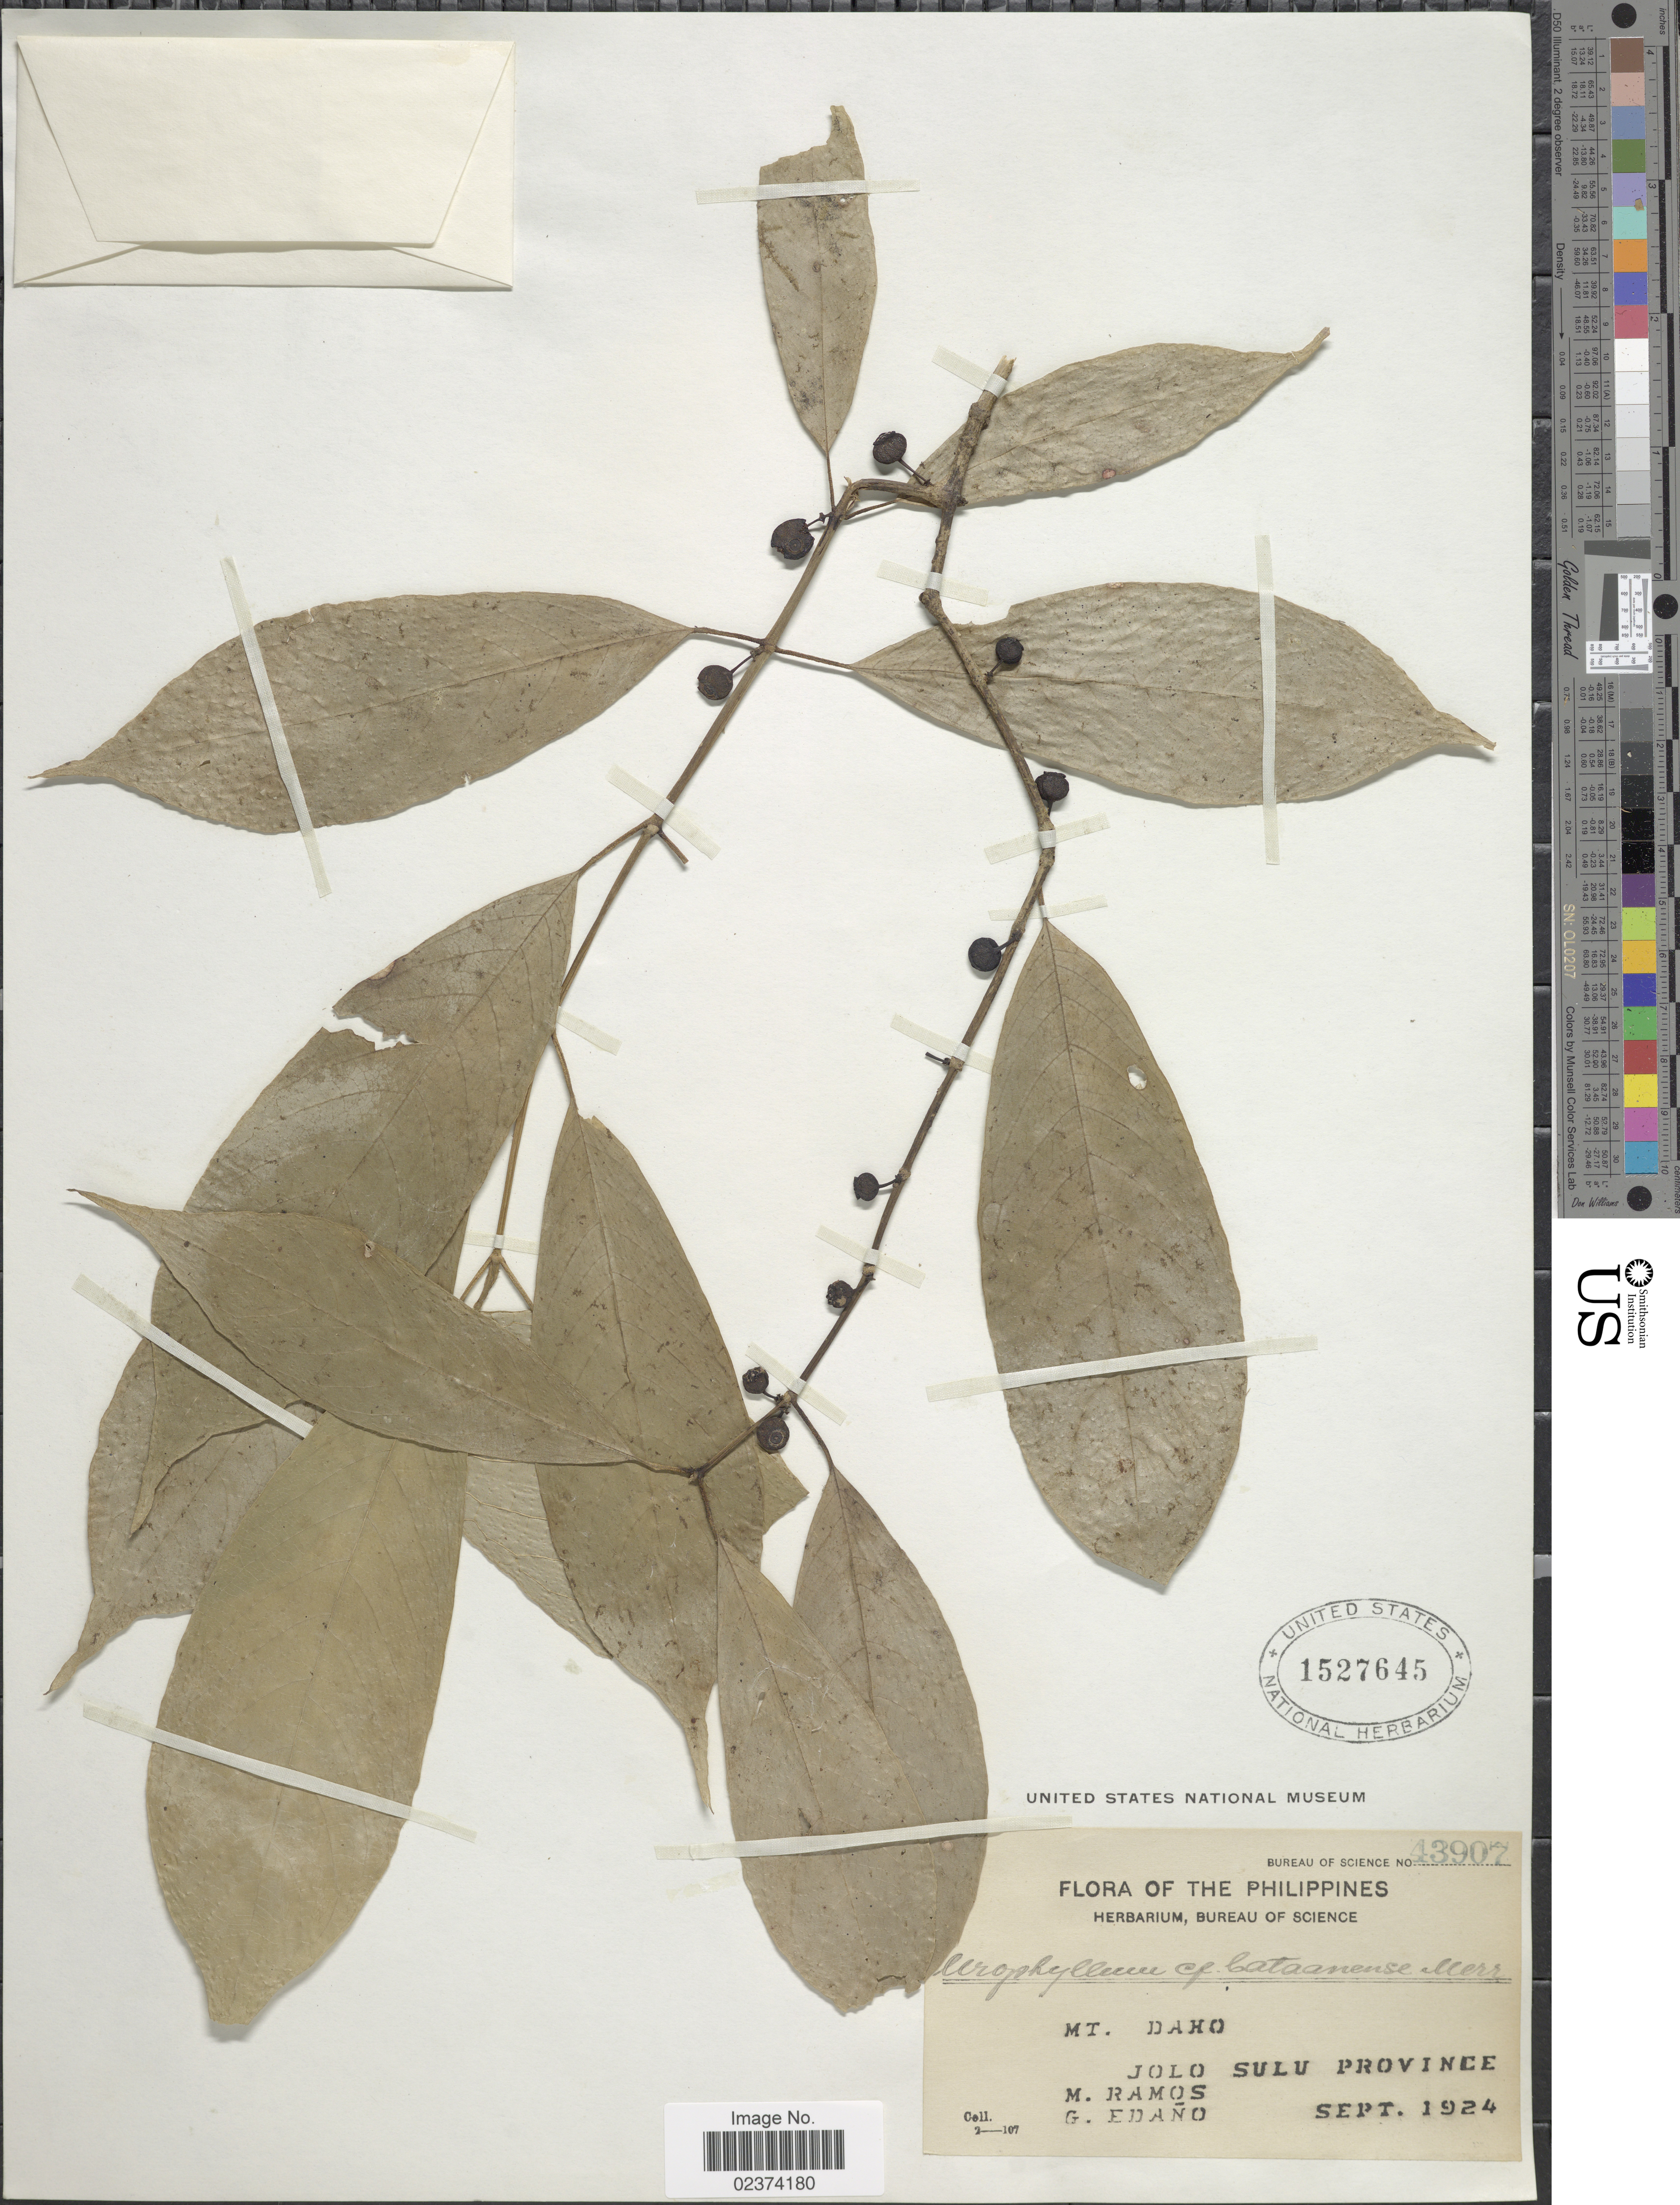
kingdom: Plantae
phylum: Tracheophyta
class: Magnoliopsida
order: Gentianales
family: Rubiaceae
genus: Urophyllum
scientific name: Urophyllum bataanense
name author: Elmer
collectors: M. Ramos & G. Edaño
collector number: Bureau of Science 43907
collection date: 1924-09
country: Philippines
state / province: Muslim Mindanao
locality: Mt. Daho, Jolo Sulu Province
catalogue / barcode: US 1527645